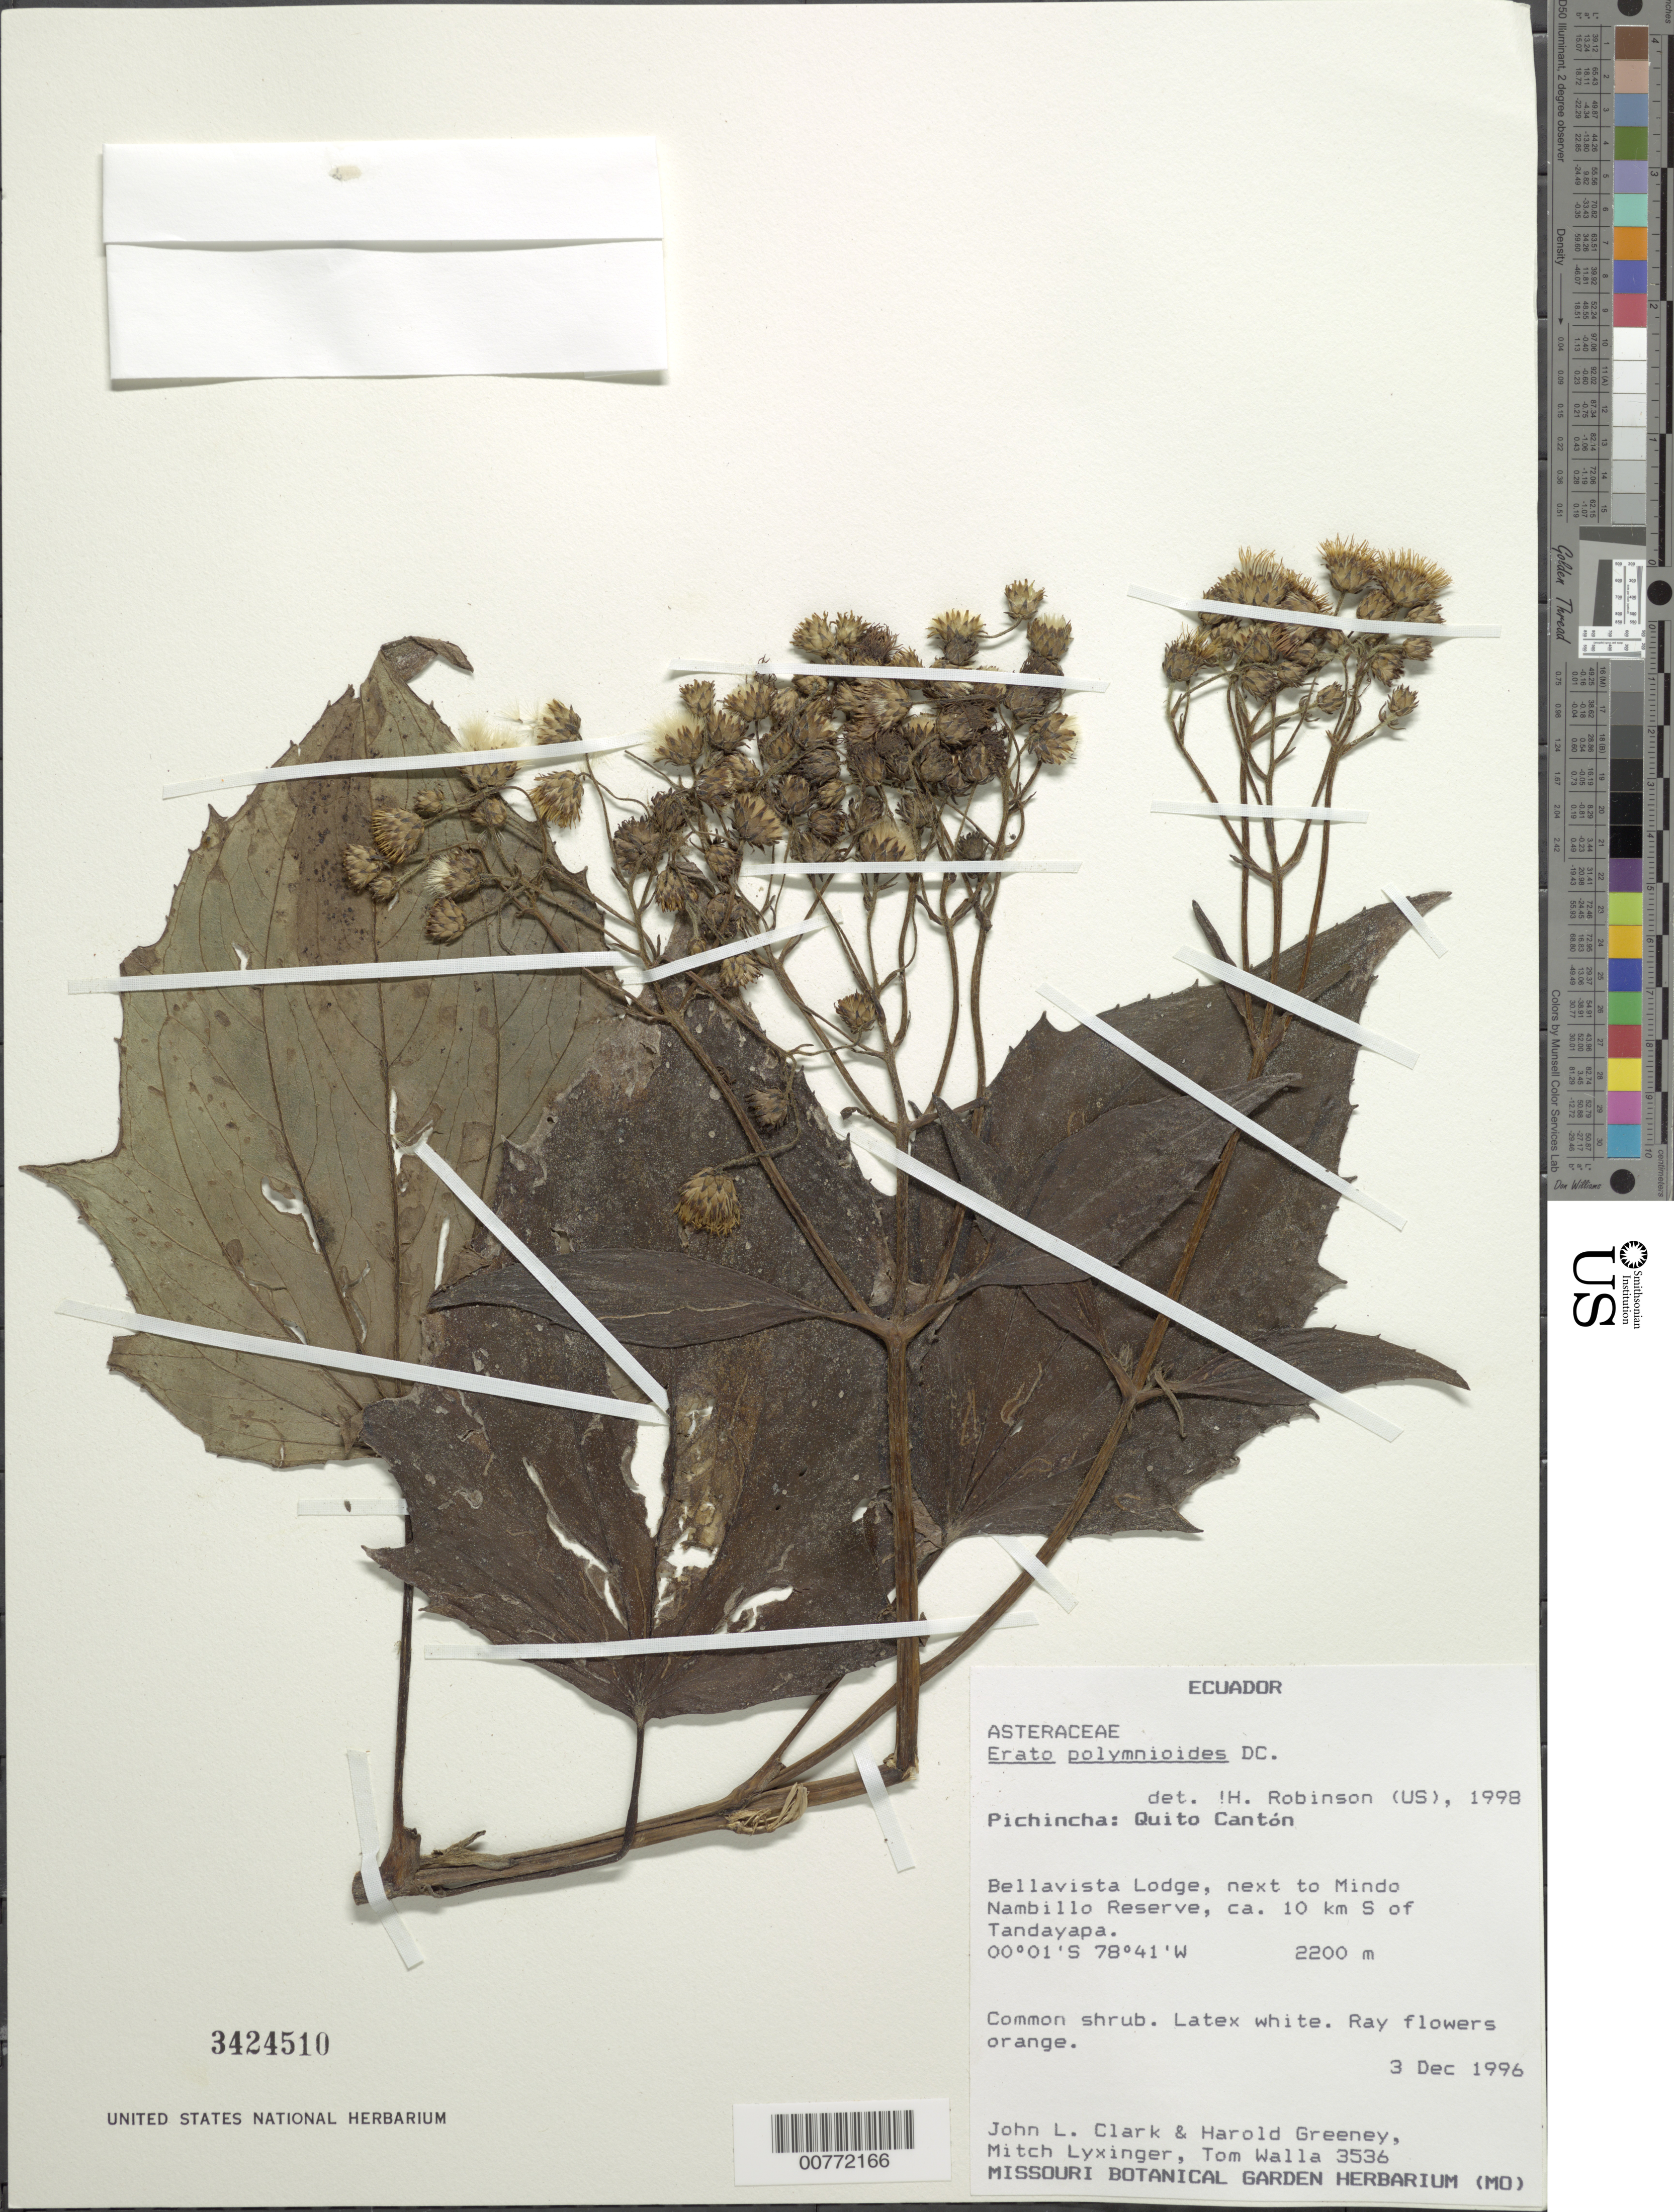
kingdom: Plantae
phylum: Tracheophyta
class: Magnoliopsida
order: Asterales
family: Asteraceae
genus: Erato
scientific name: Erato polymnioides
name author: DC.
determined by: Robinson, Harold E., (US)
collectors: J. L. Clark, H. Greeney, M. Lyxinger & T. Walla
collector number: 3536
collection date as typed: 3 December 1996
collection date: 1996-12-03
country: Ecuador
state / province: Pichincha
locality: Quito Cantón; Bellavista Lodge, next to Mindo Nambillo Reserve, ca. 10km S of Tandayapa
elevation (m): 2200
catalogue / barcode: US 3424510